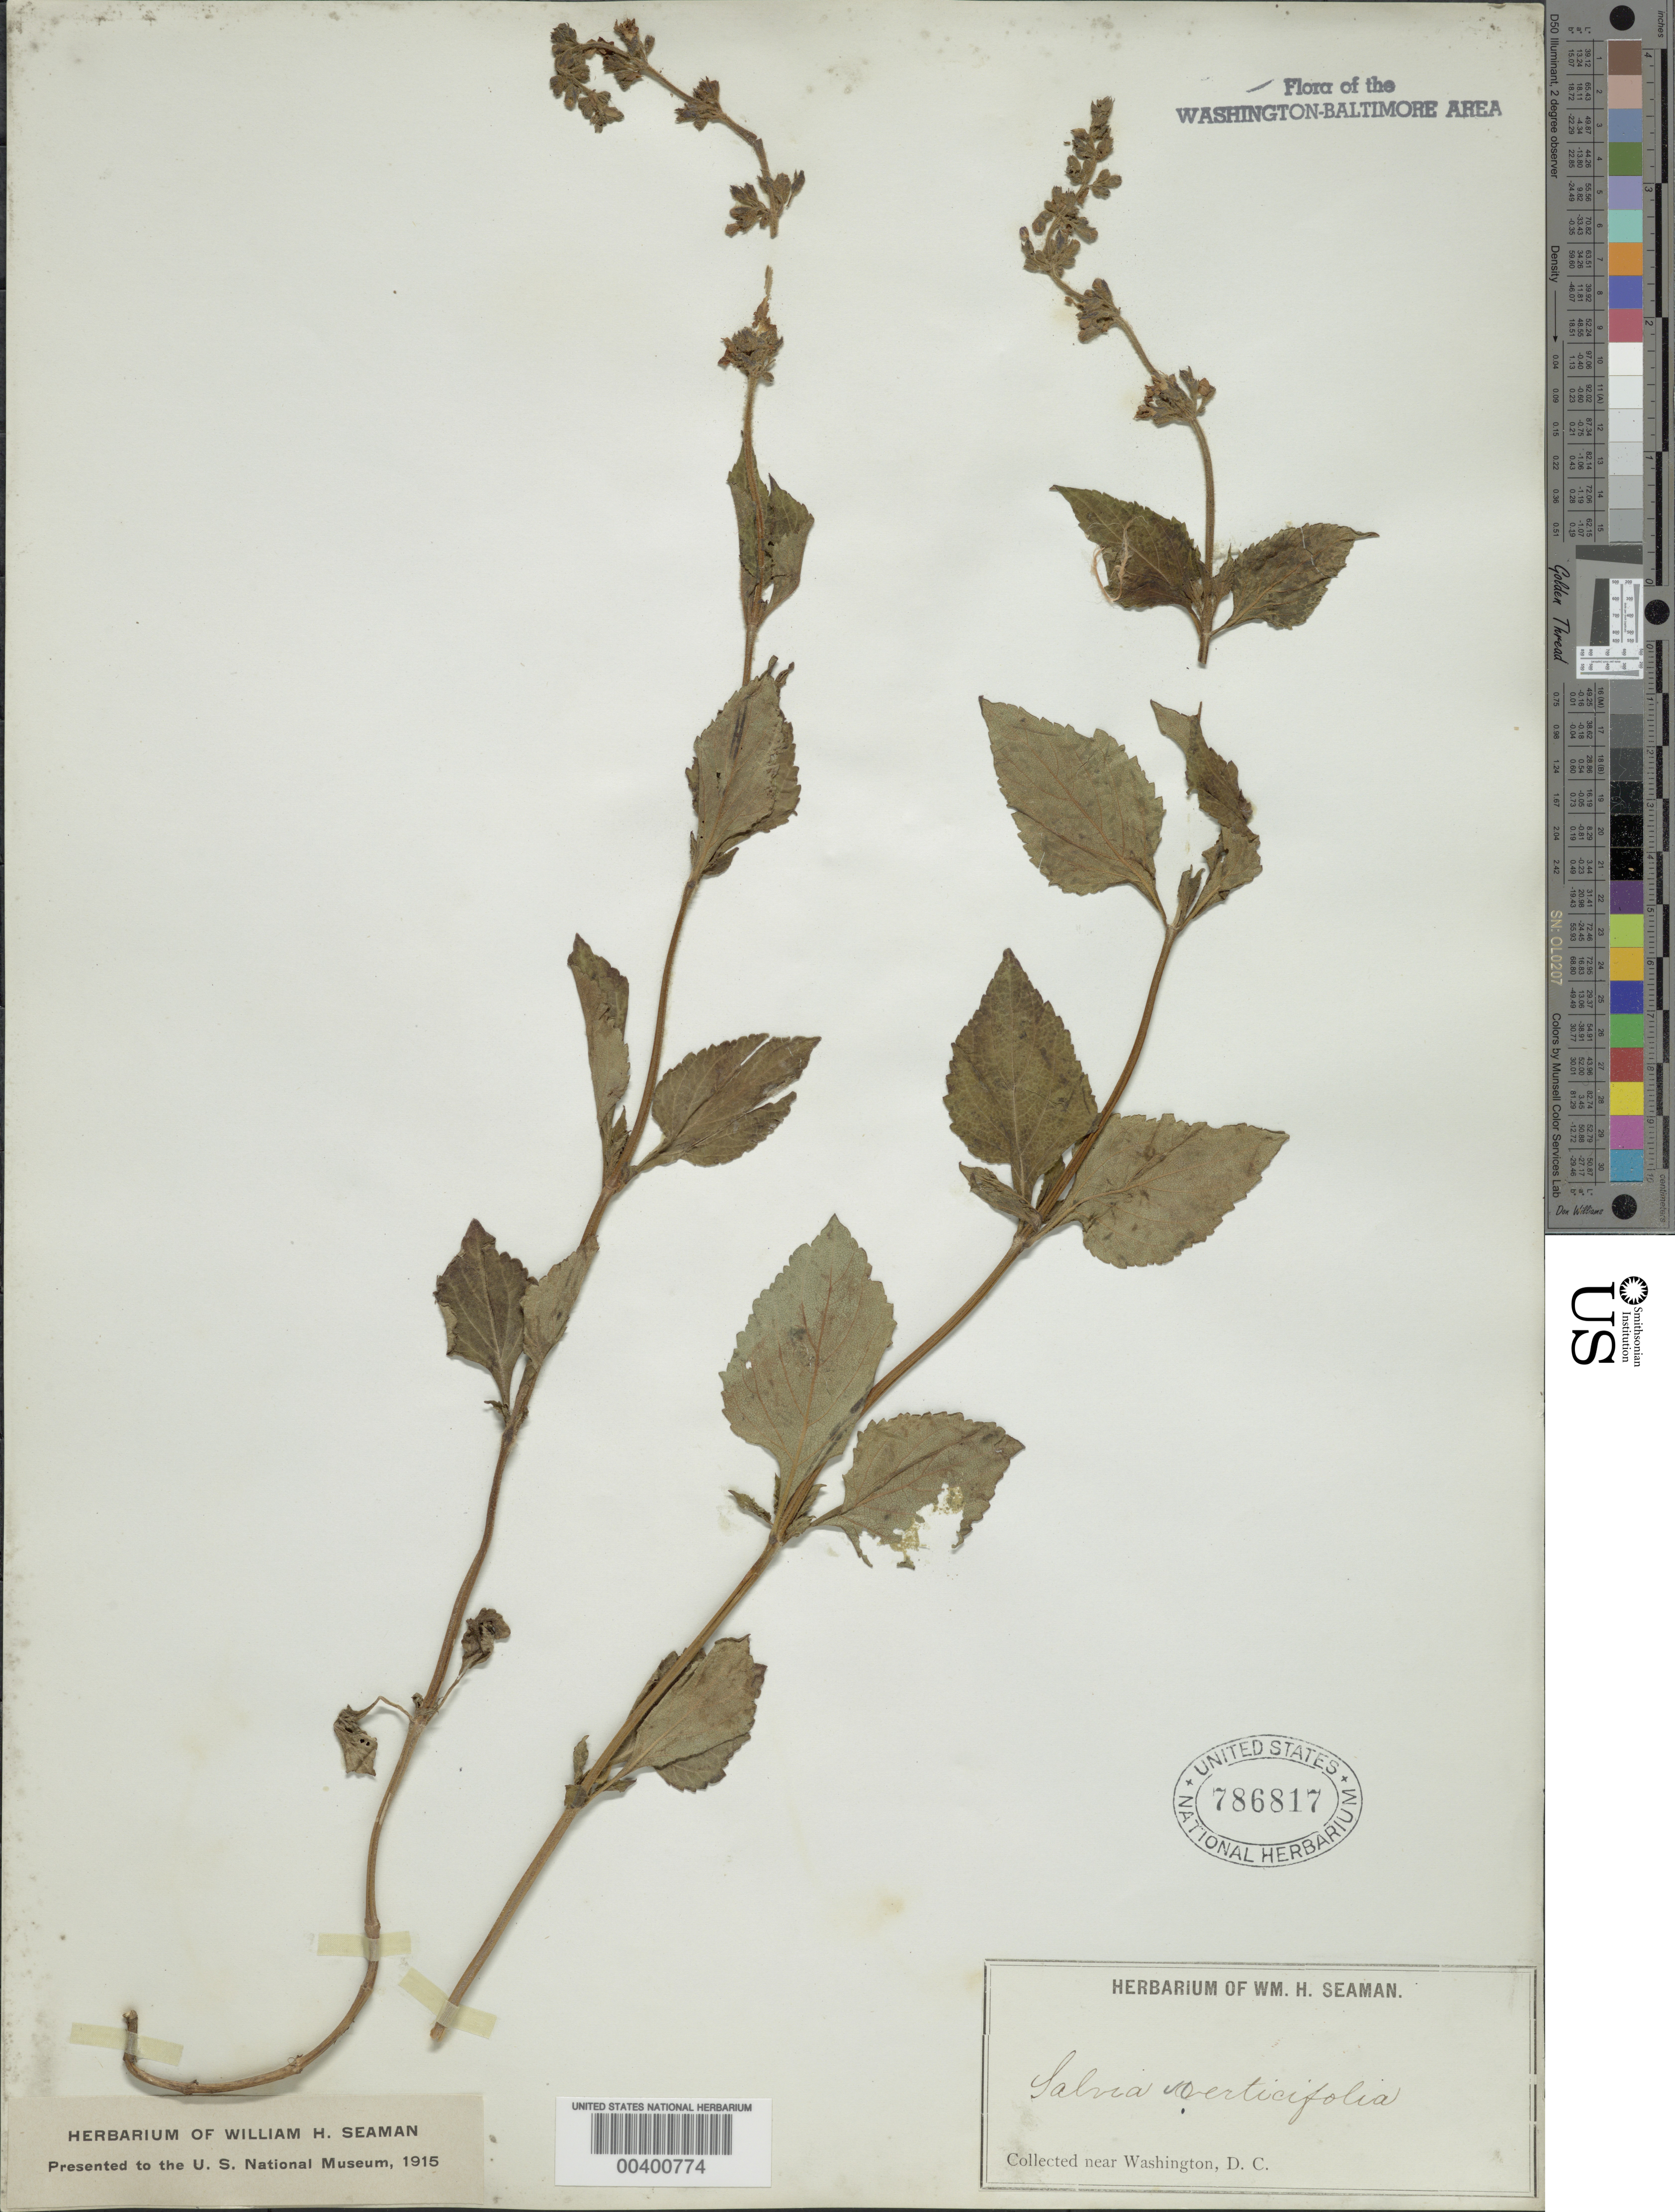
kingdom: Plantae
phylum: Tracheophyta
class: Magnoliopsida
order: Lamiales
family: Lamiaceae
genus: Salvia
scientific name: Salvia urticifolia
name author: L.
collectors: W. Seaman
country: United States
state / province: District of Columbia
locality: Washington DC area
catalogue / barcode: US 786817